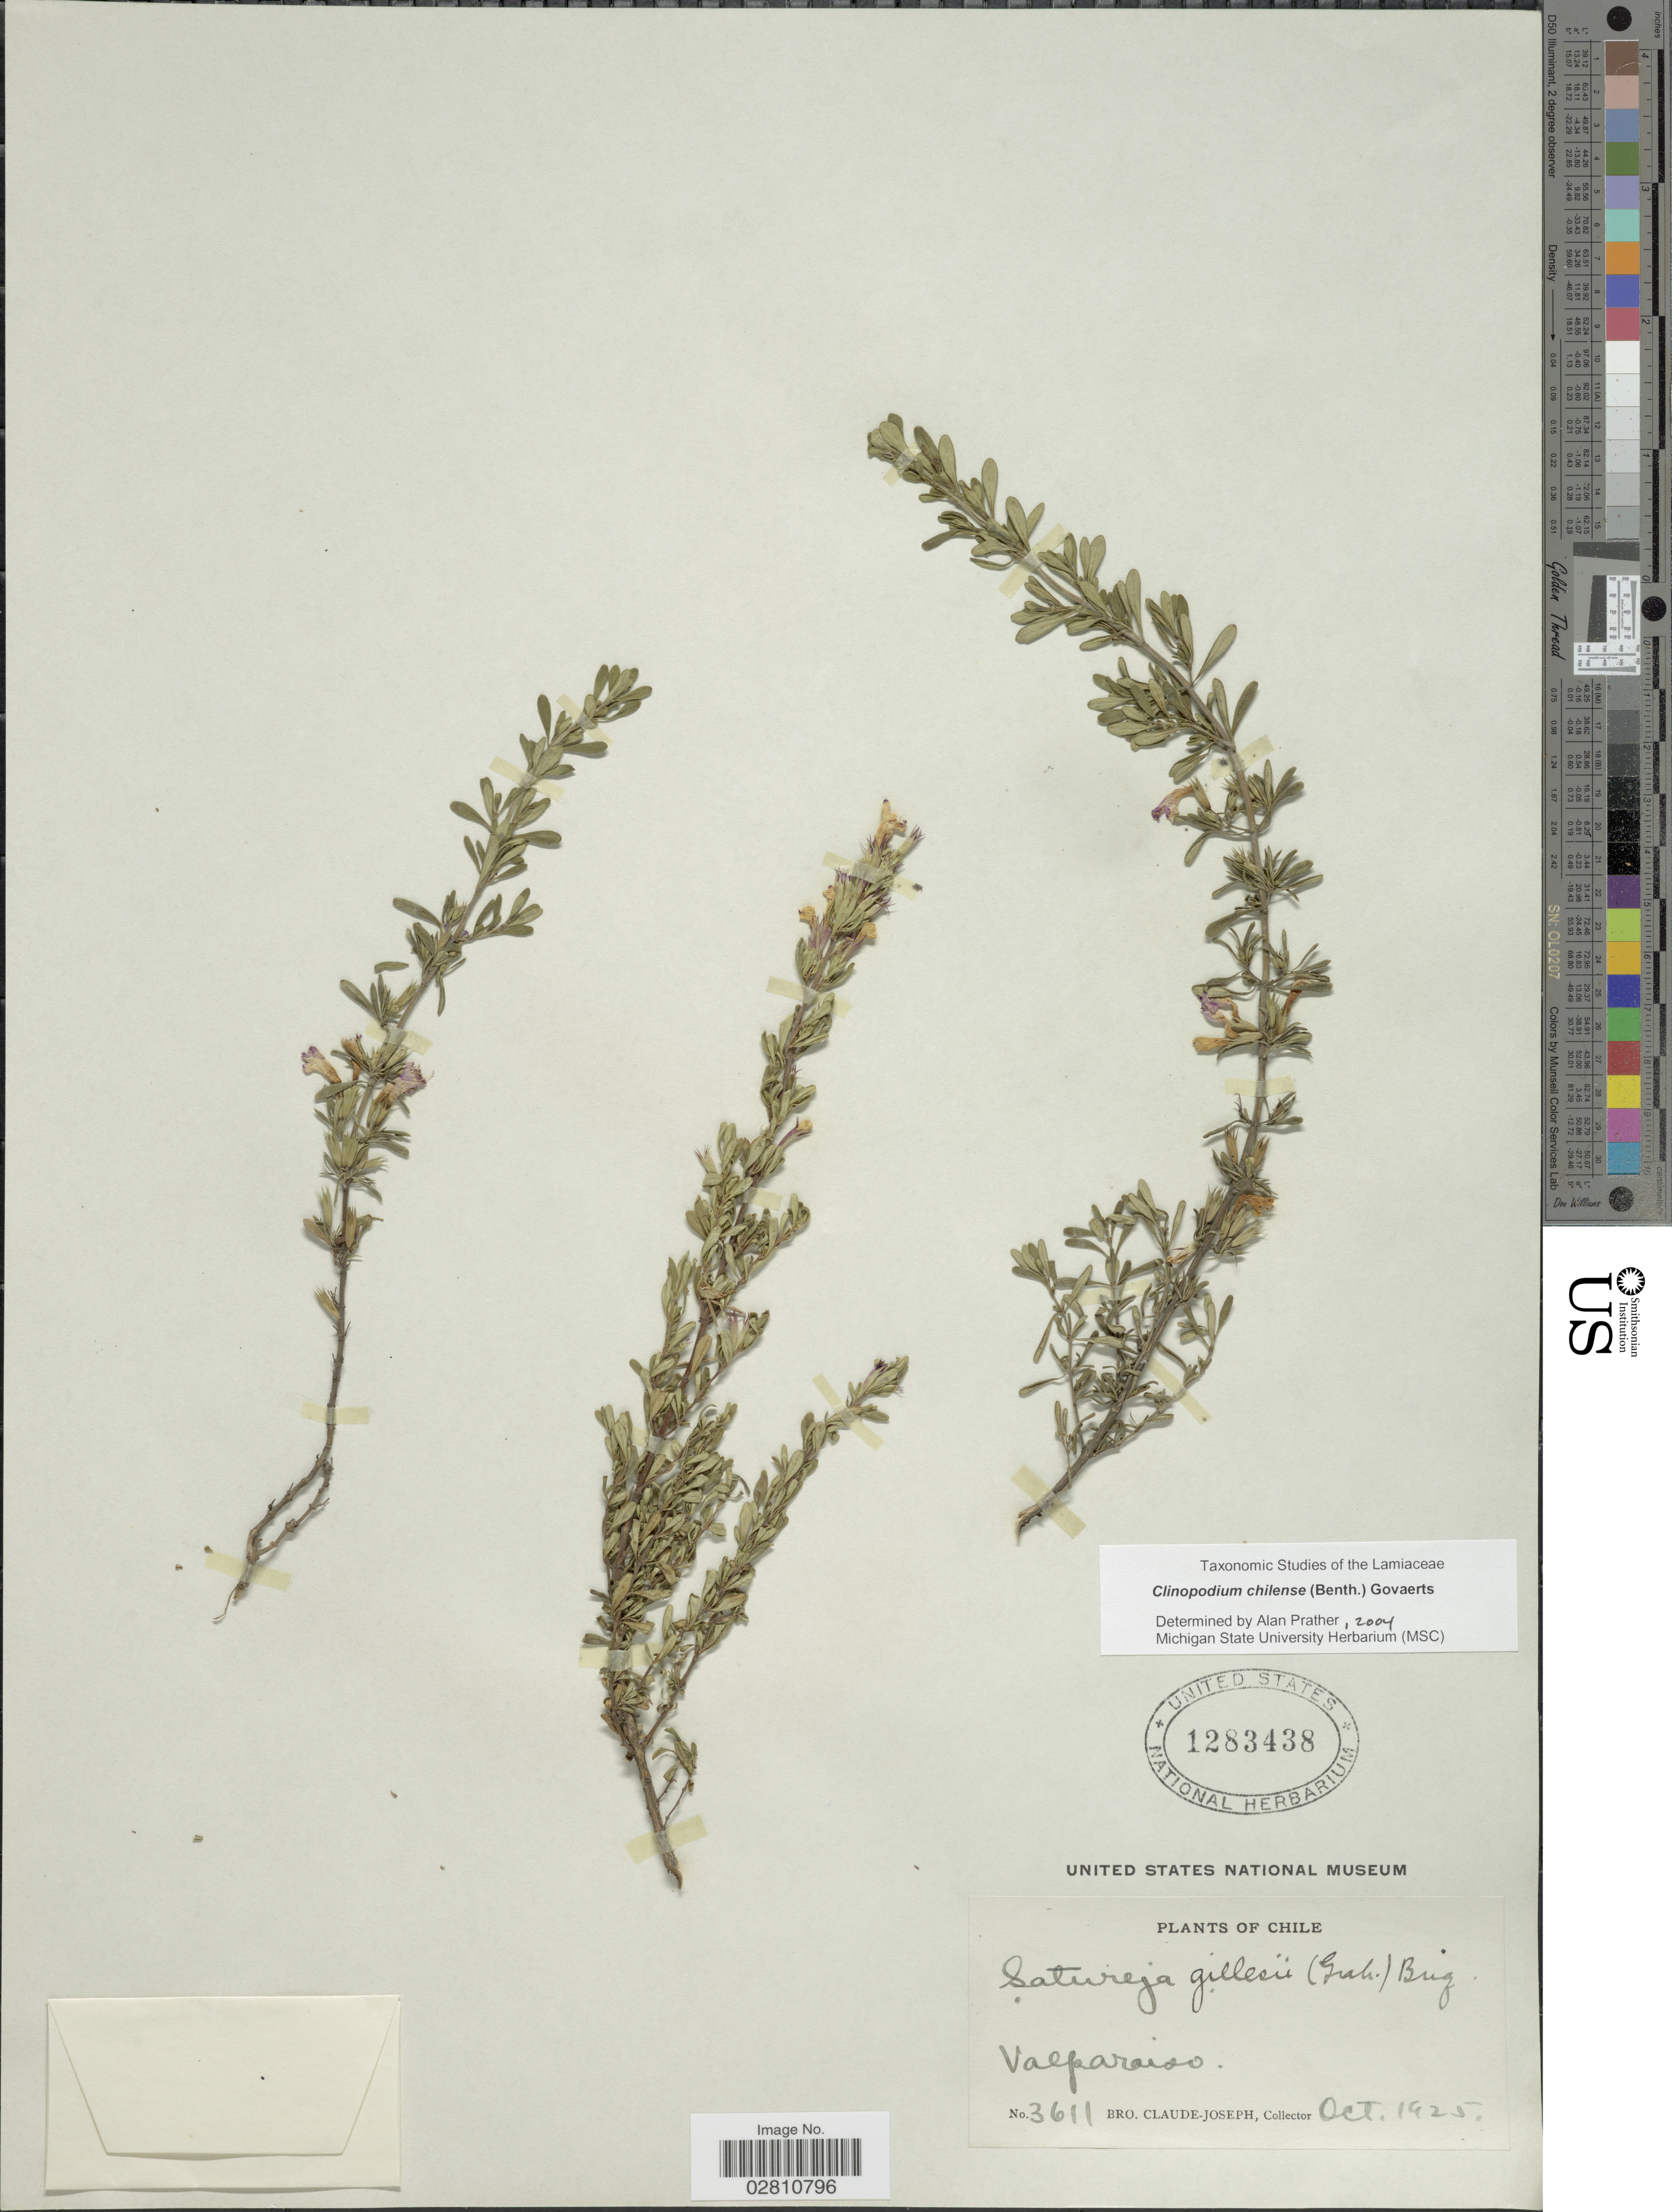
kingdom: Plantae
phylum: Tracheophyta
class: Magnoliopsida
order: Lamiales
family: Lamiaceae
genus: Clinopodium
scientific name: Clinopodium chilense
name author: (Benth.) Govaerts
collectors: Bro. Claude-Joseph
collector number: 3611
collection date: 1925-10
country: Chile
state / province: Valparaíso (V)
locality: Valparaiso.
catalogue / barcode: US 1283438